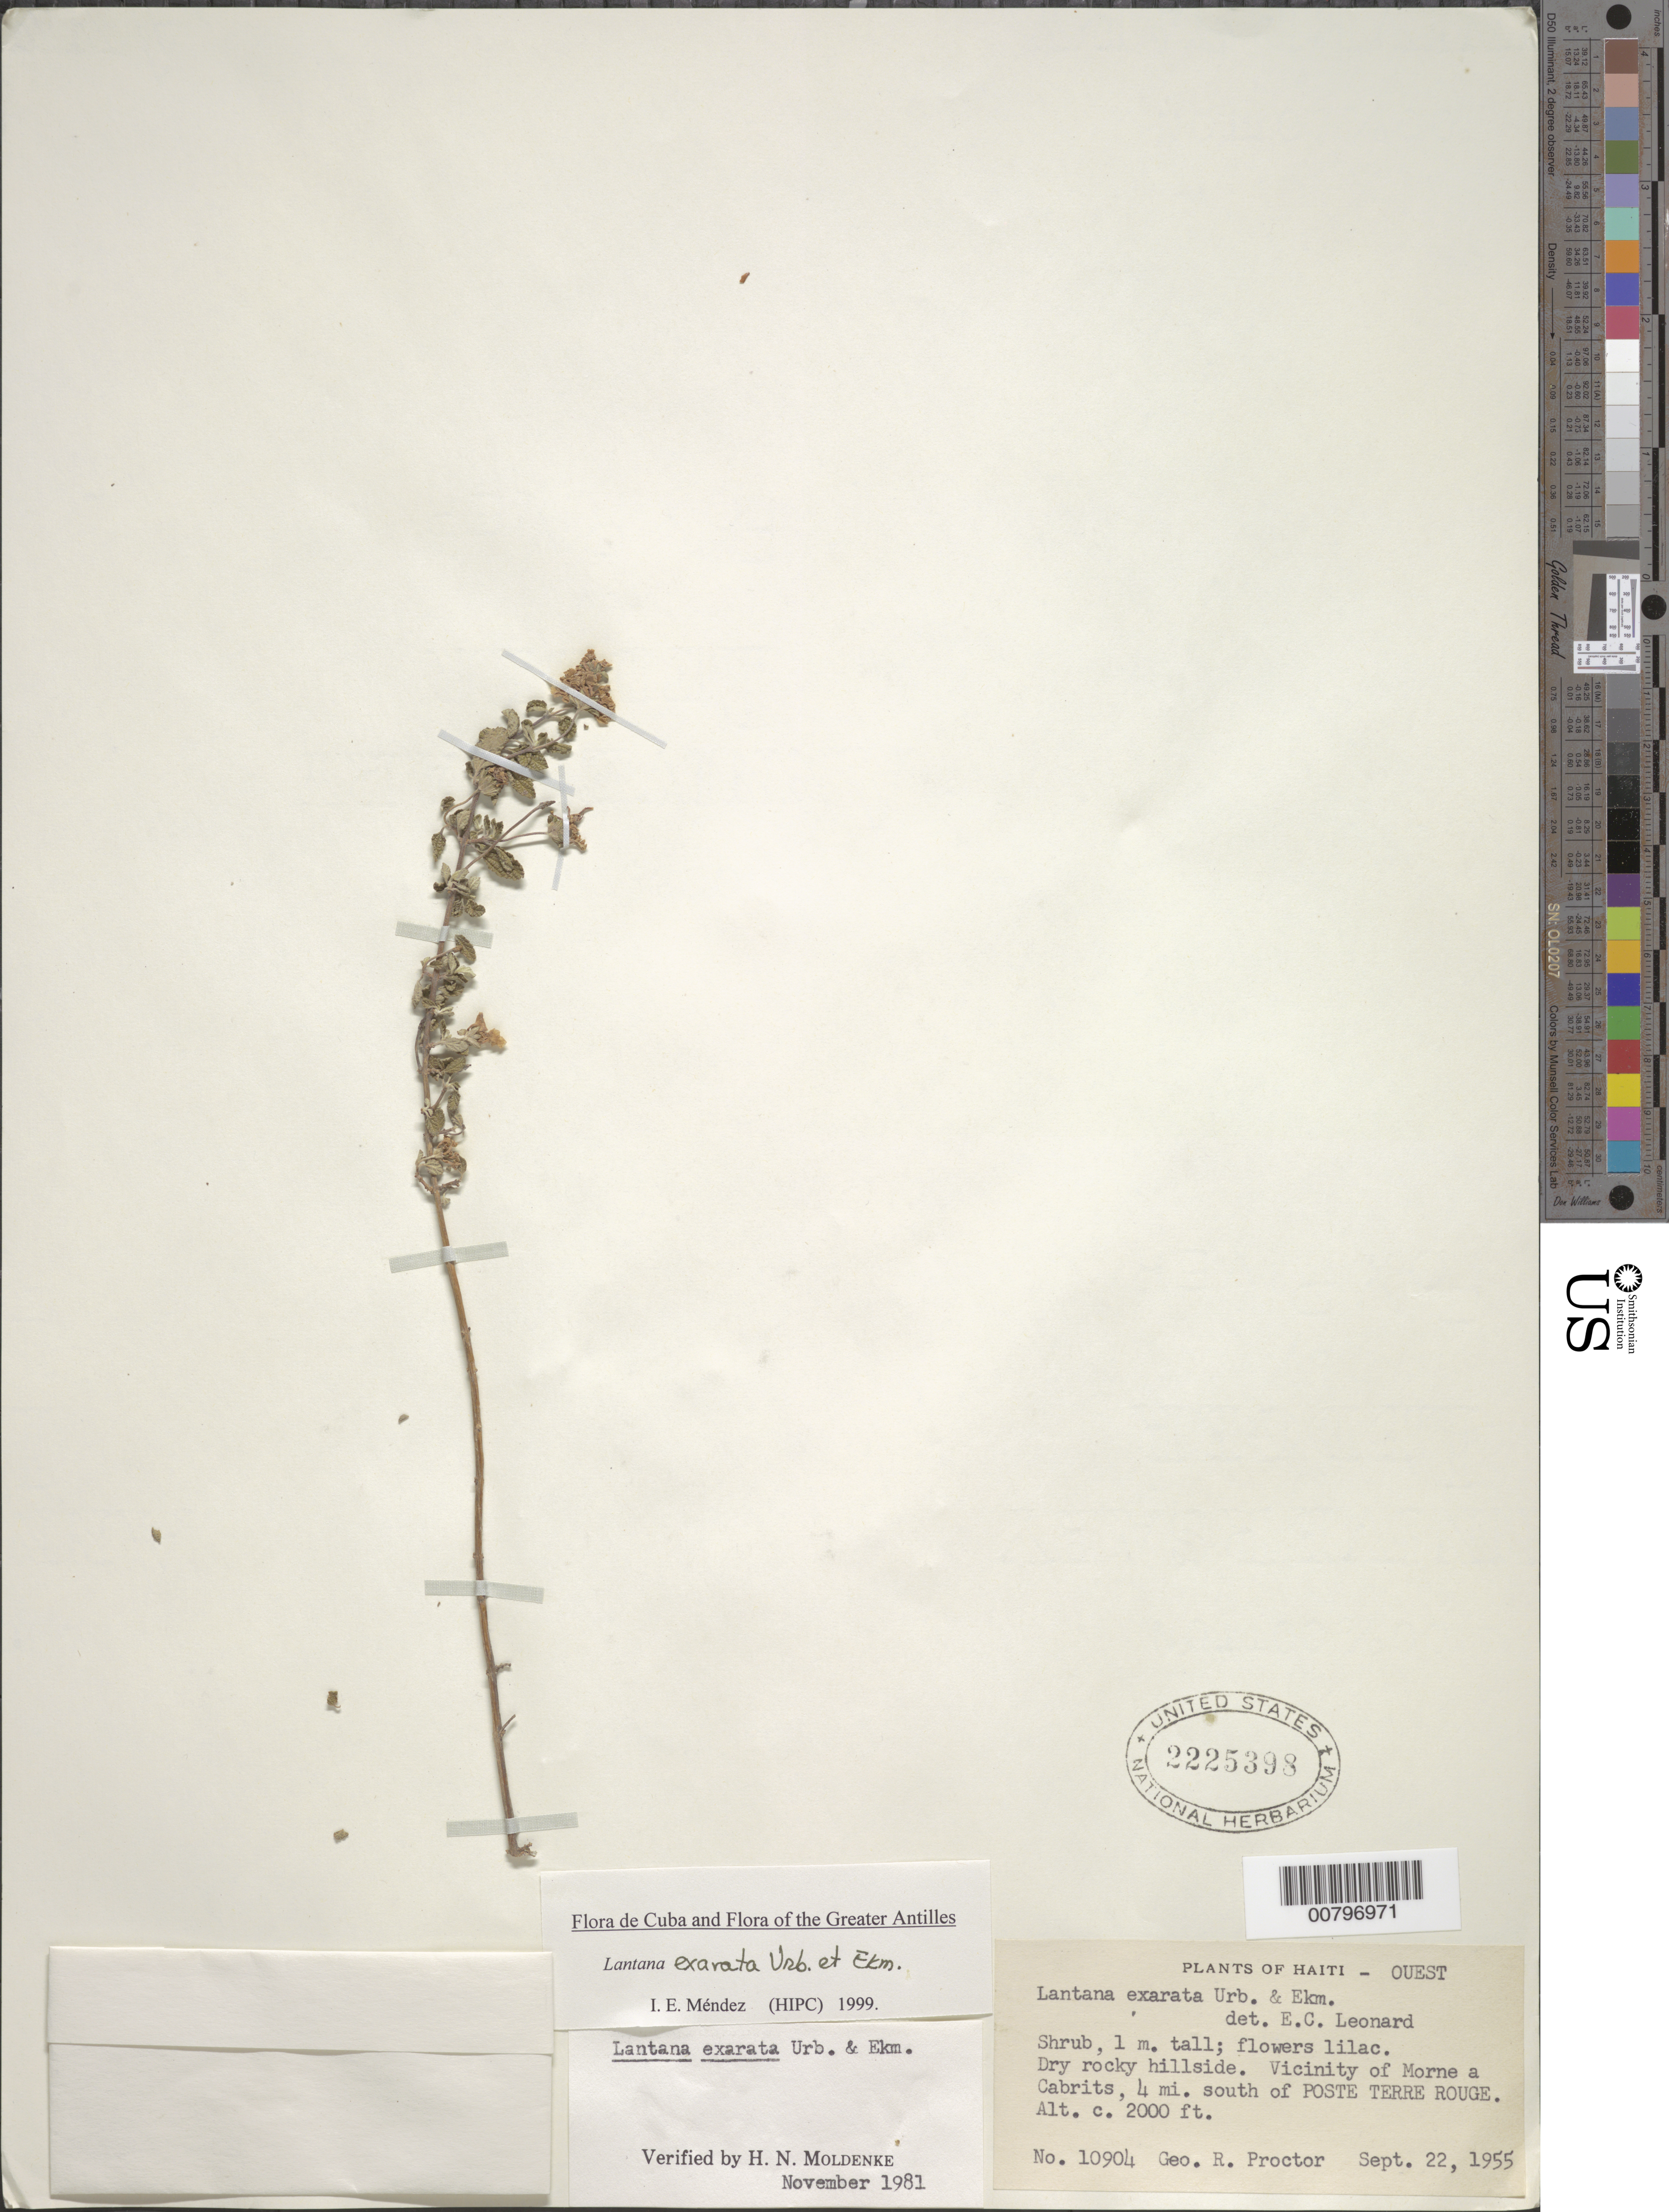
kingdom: Plantae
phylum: Tracheophyta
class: Magnoliopsida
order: Lamiales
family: Verbenaceae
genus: Lantana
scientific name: Lantana exarata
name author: Urb. & Ekman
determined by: Méndez, Isidro E., (HIPC)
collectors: G. R. Proctor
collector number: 10904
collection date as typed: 22 Sep 1955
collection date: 1955-09-22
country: Haiti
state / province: Ouest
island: Hispaniola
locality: Vicinity of Morne a Cabrits, 4 mi S of Poste Terre Rouge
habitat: Dry rocky hillside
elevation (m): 610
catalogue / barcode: US 2225398